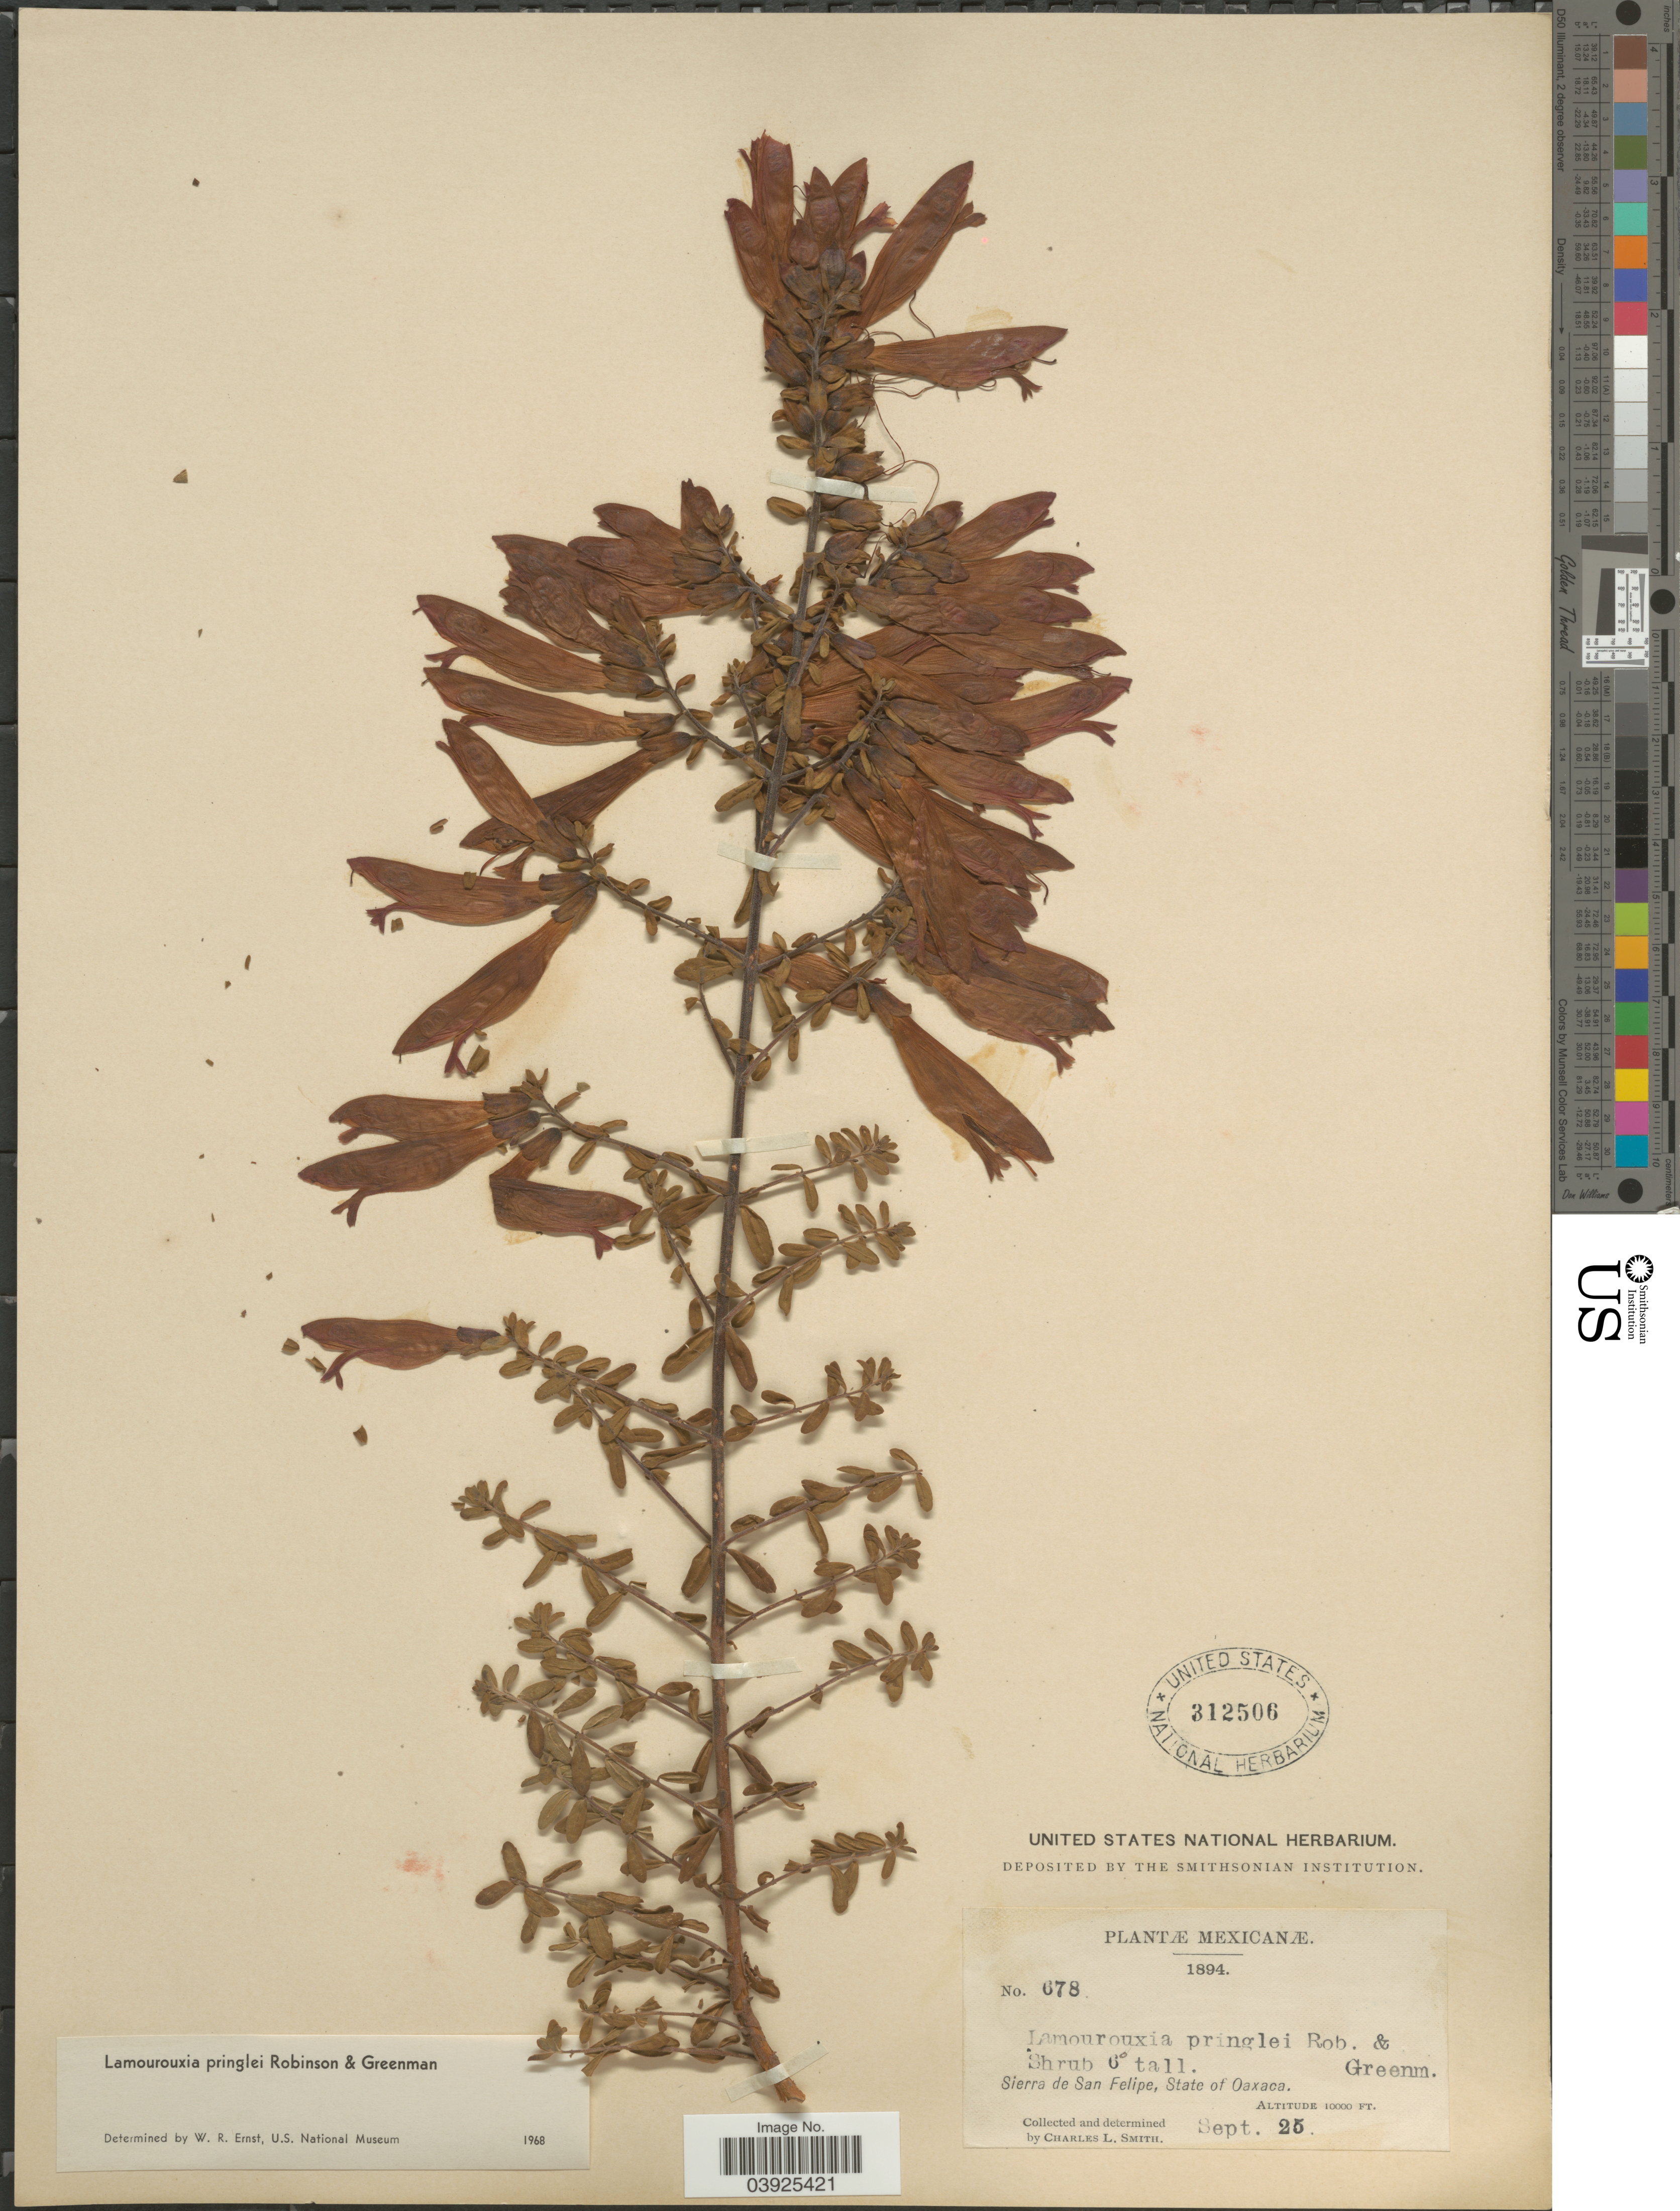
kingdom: Plantae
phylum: Tracheophyta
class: Magnoliopsida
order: Lamiales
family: Orobanchaceae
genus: Lamourouxia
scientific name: Lamourouxia pringlei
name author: B.L. Rob. & Greenm. ex Pringle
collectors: C. L. Smith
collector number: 678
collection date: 1894-09-25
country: Mexico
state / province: Oaxaca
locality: Sierra de San Felipe.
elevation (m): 3048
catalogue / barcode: US 312506